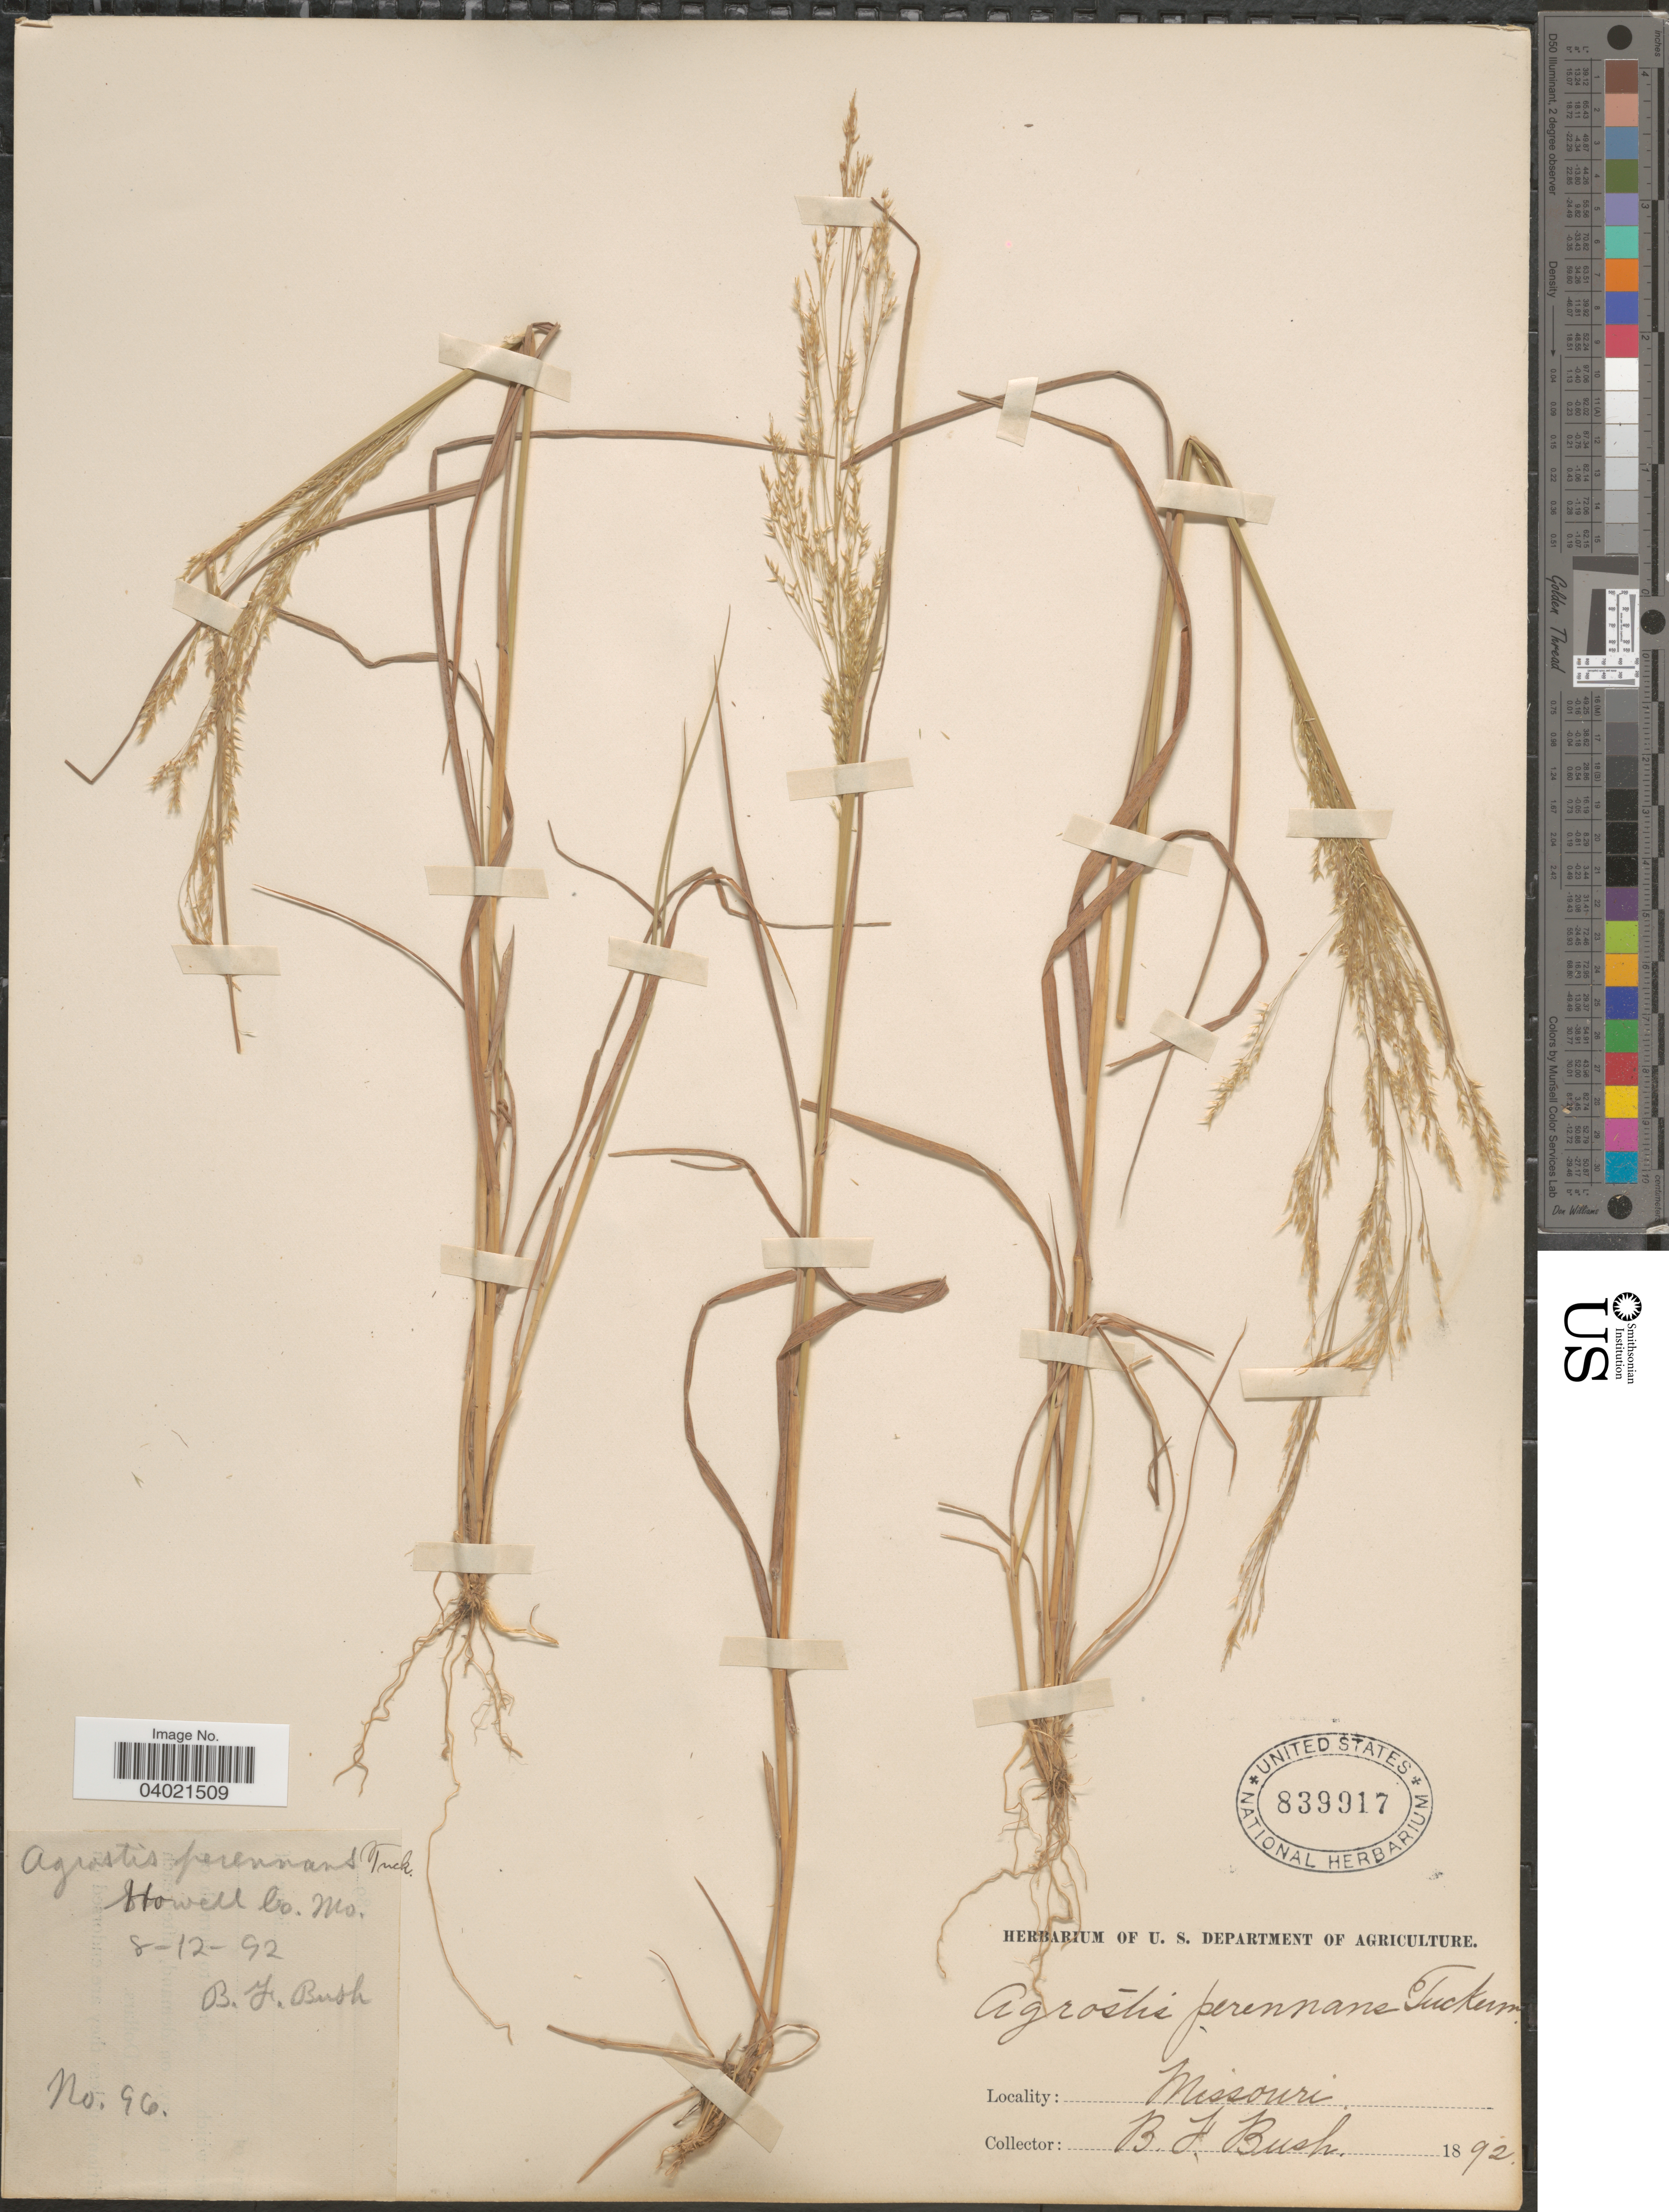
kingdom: Plantae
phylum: Tracheophyta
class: Liliopsida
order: Poales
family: Poaceae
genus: Agrostis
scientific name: Agrostis perennans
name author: (Walter) Tuck.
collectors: B. F. Bush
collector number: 96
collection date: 1892-08-12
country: United States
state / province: Missouri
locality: Howell Co.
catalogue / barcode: US 839917